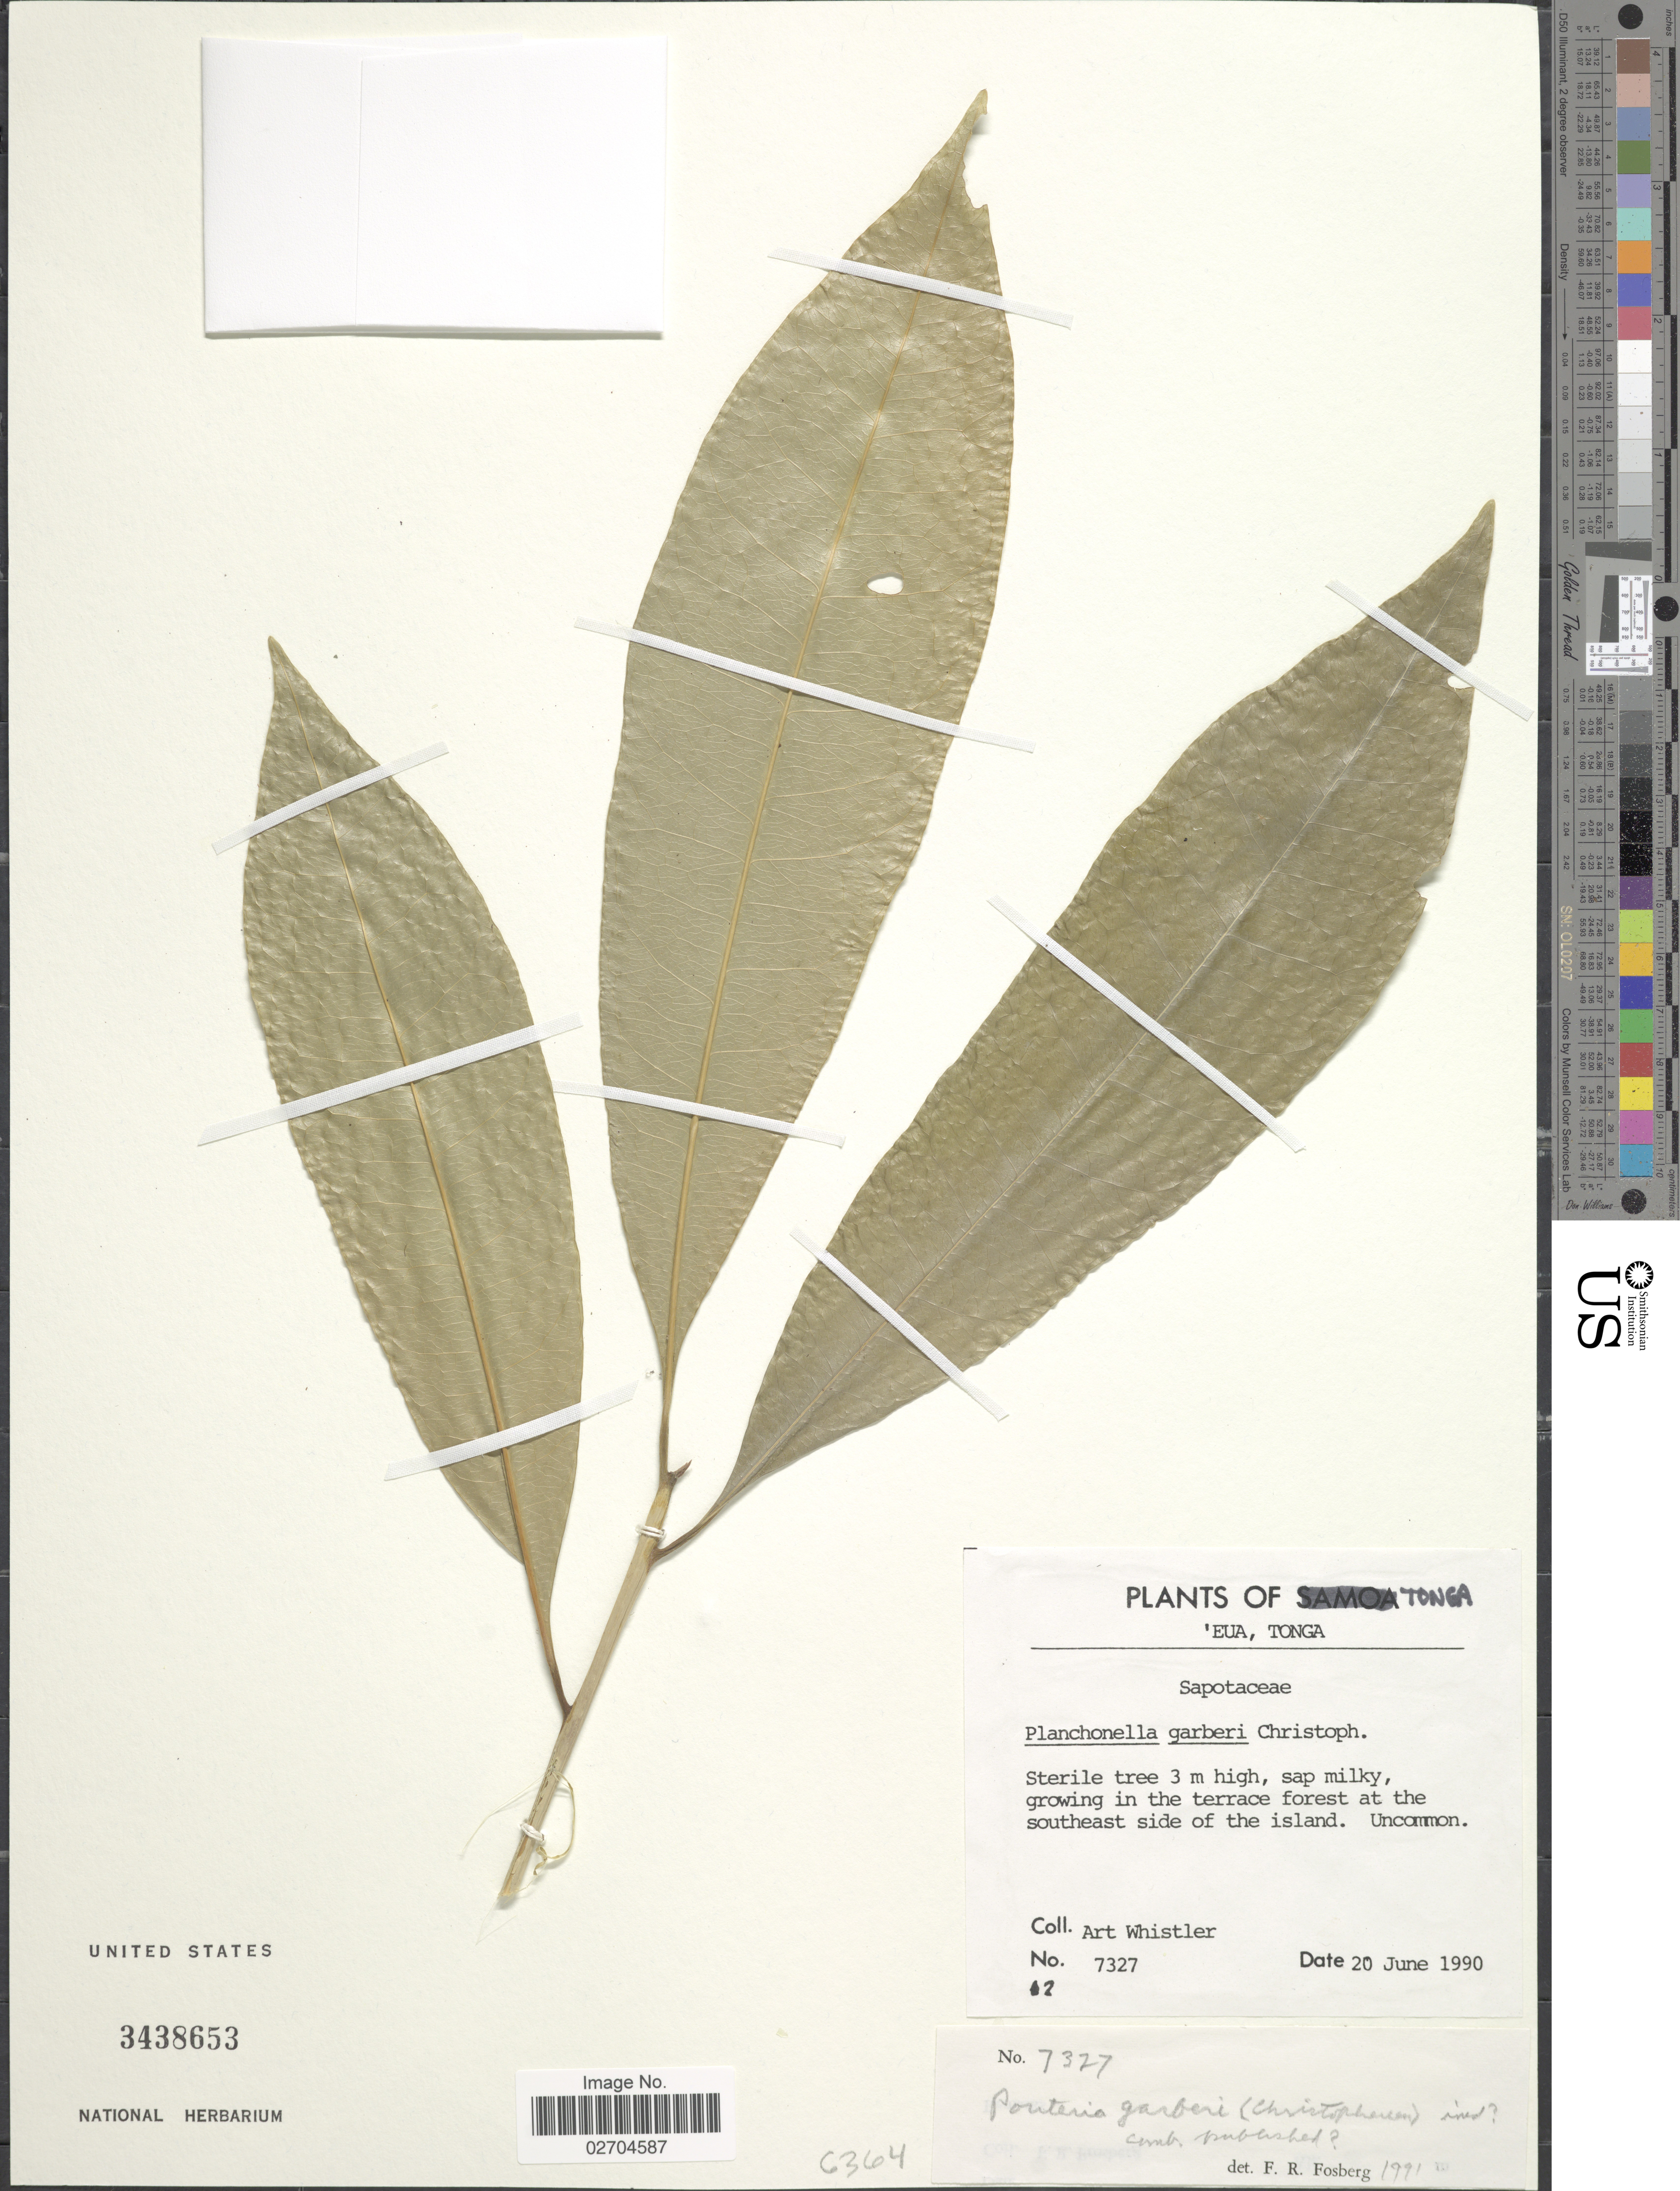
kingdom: Plantae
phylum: Tracheophyta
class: Magnoliopsida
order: Ericales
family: Sapotaceae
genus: Planchonella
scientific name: Planchonella garberi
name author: Christoph.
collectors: A. Whistler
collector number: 7327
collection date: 1990-06-20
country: Tonga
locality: Eua. Southeast side of the island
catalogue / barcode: US 3438653